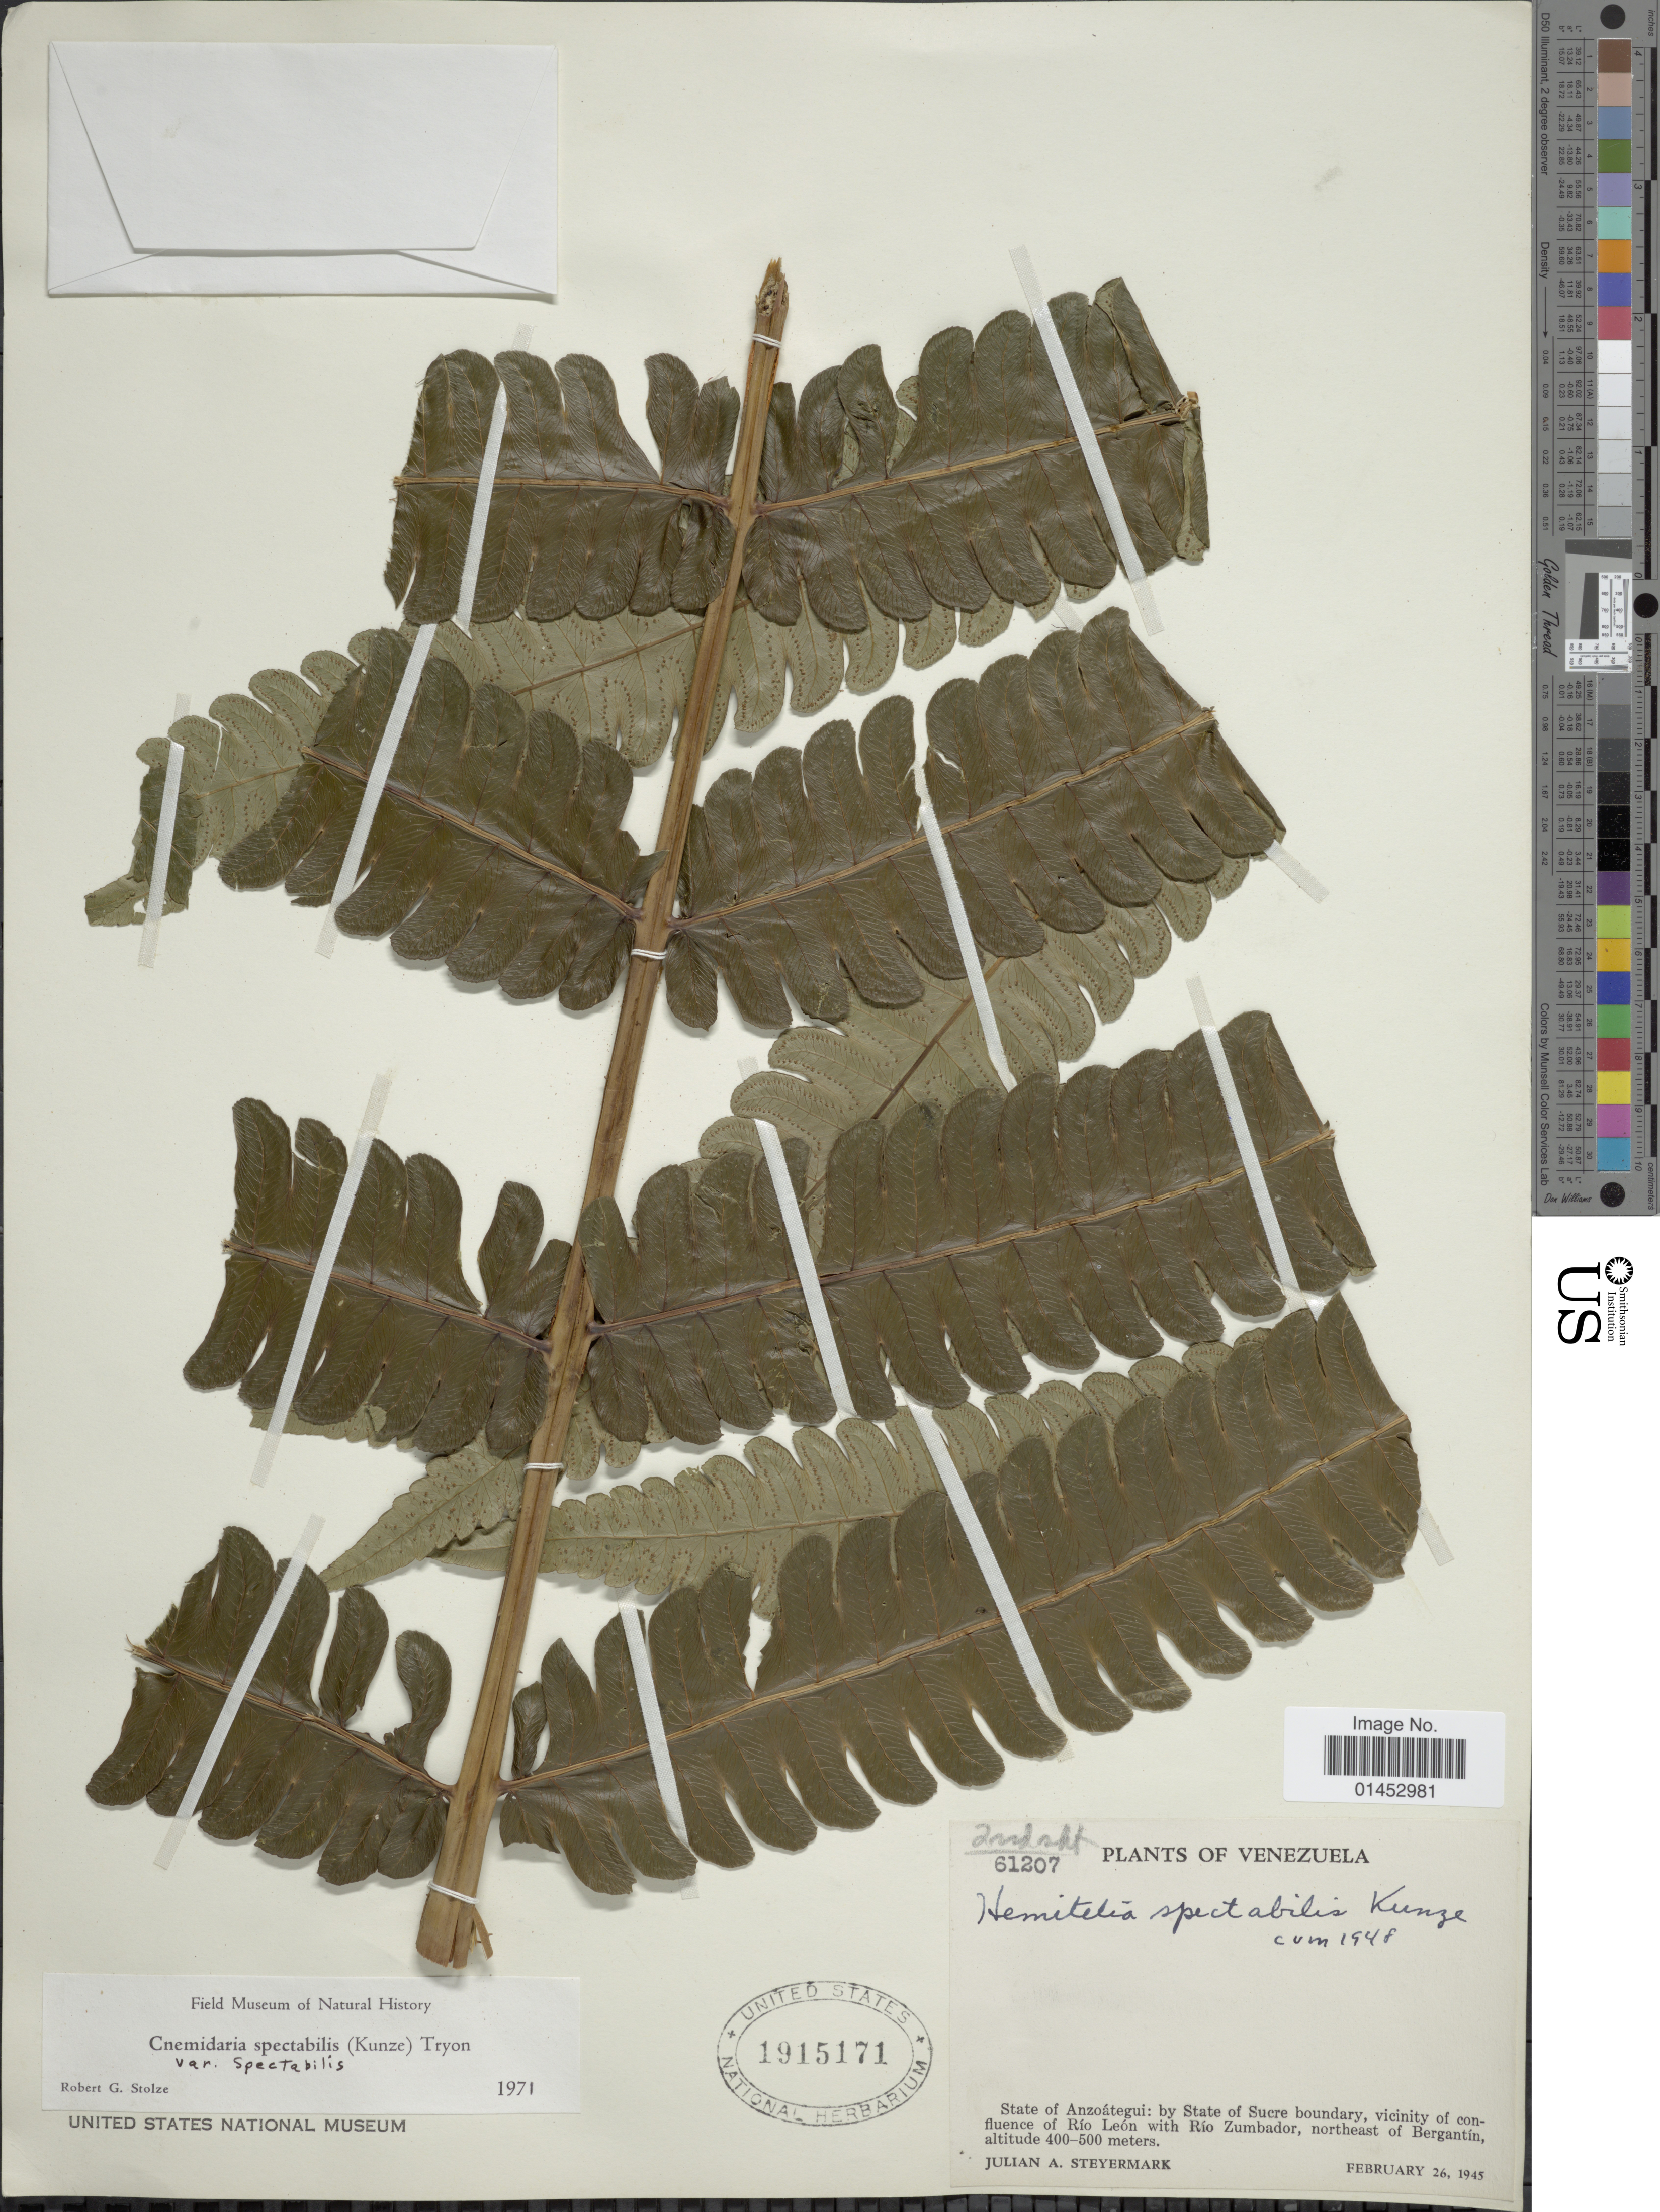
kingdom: Plantae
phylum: Tracheophyta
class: Polypodiopsida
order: Cyatheales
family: Cyatheaceae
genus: Cyathea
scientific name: Cyathea spectabilis var. spectabilis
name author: (Kunze) Domin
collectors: J. Steyermark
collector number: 61207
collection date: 1945-02-26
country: Venezuela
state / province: Anzoategui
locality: By State of Sucre boundary, vicinity of confluence of Río León with Río Zumbador, northeast of Bergantín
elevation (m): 400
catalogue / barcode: US 1915171